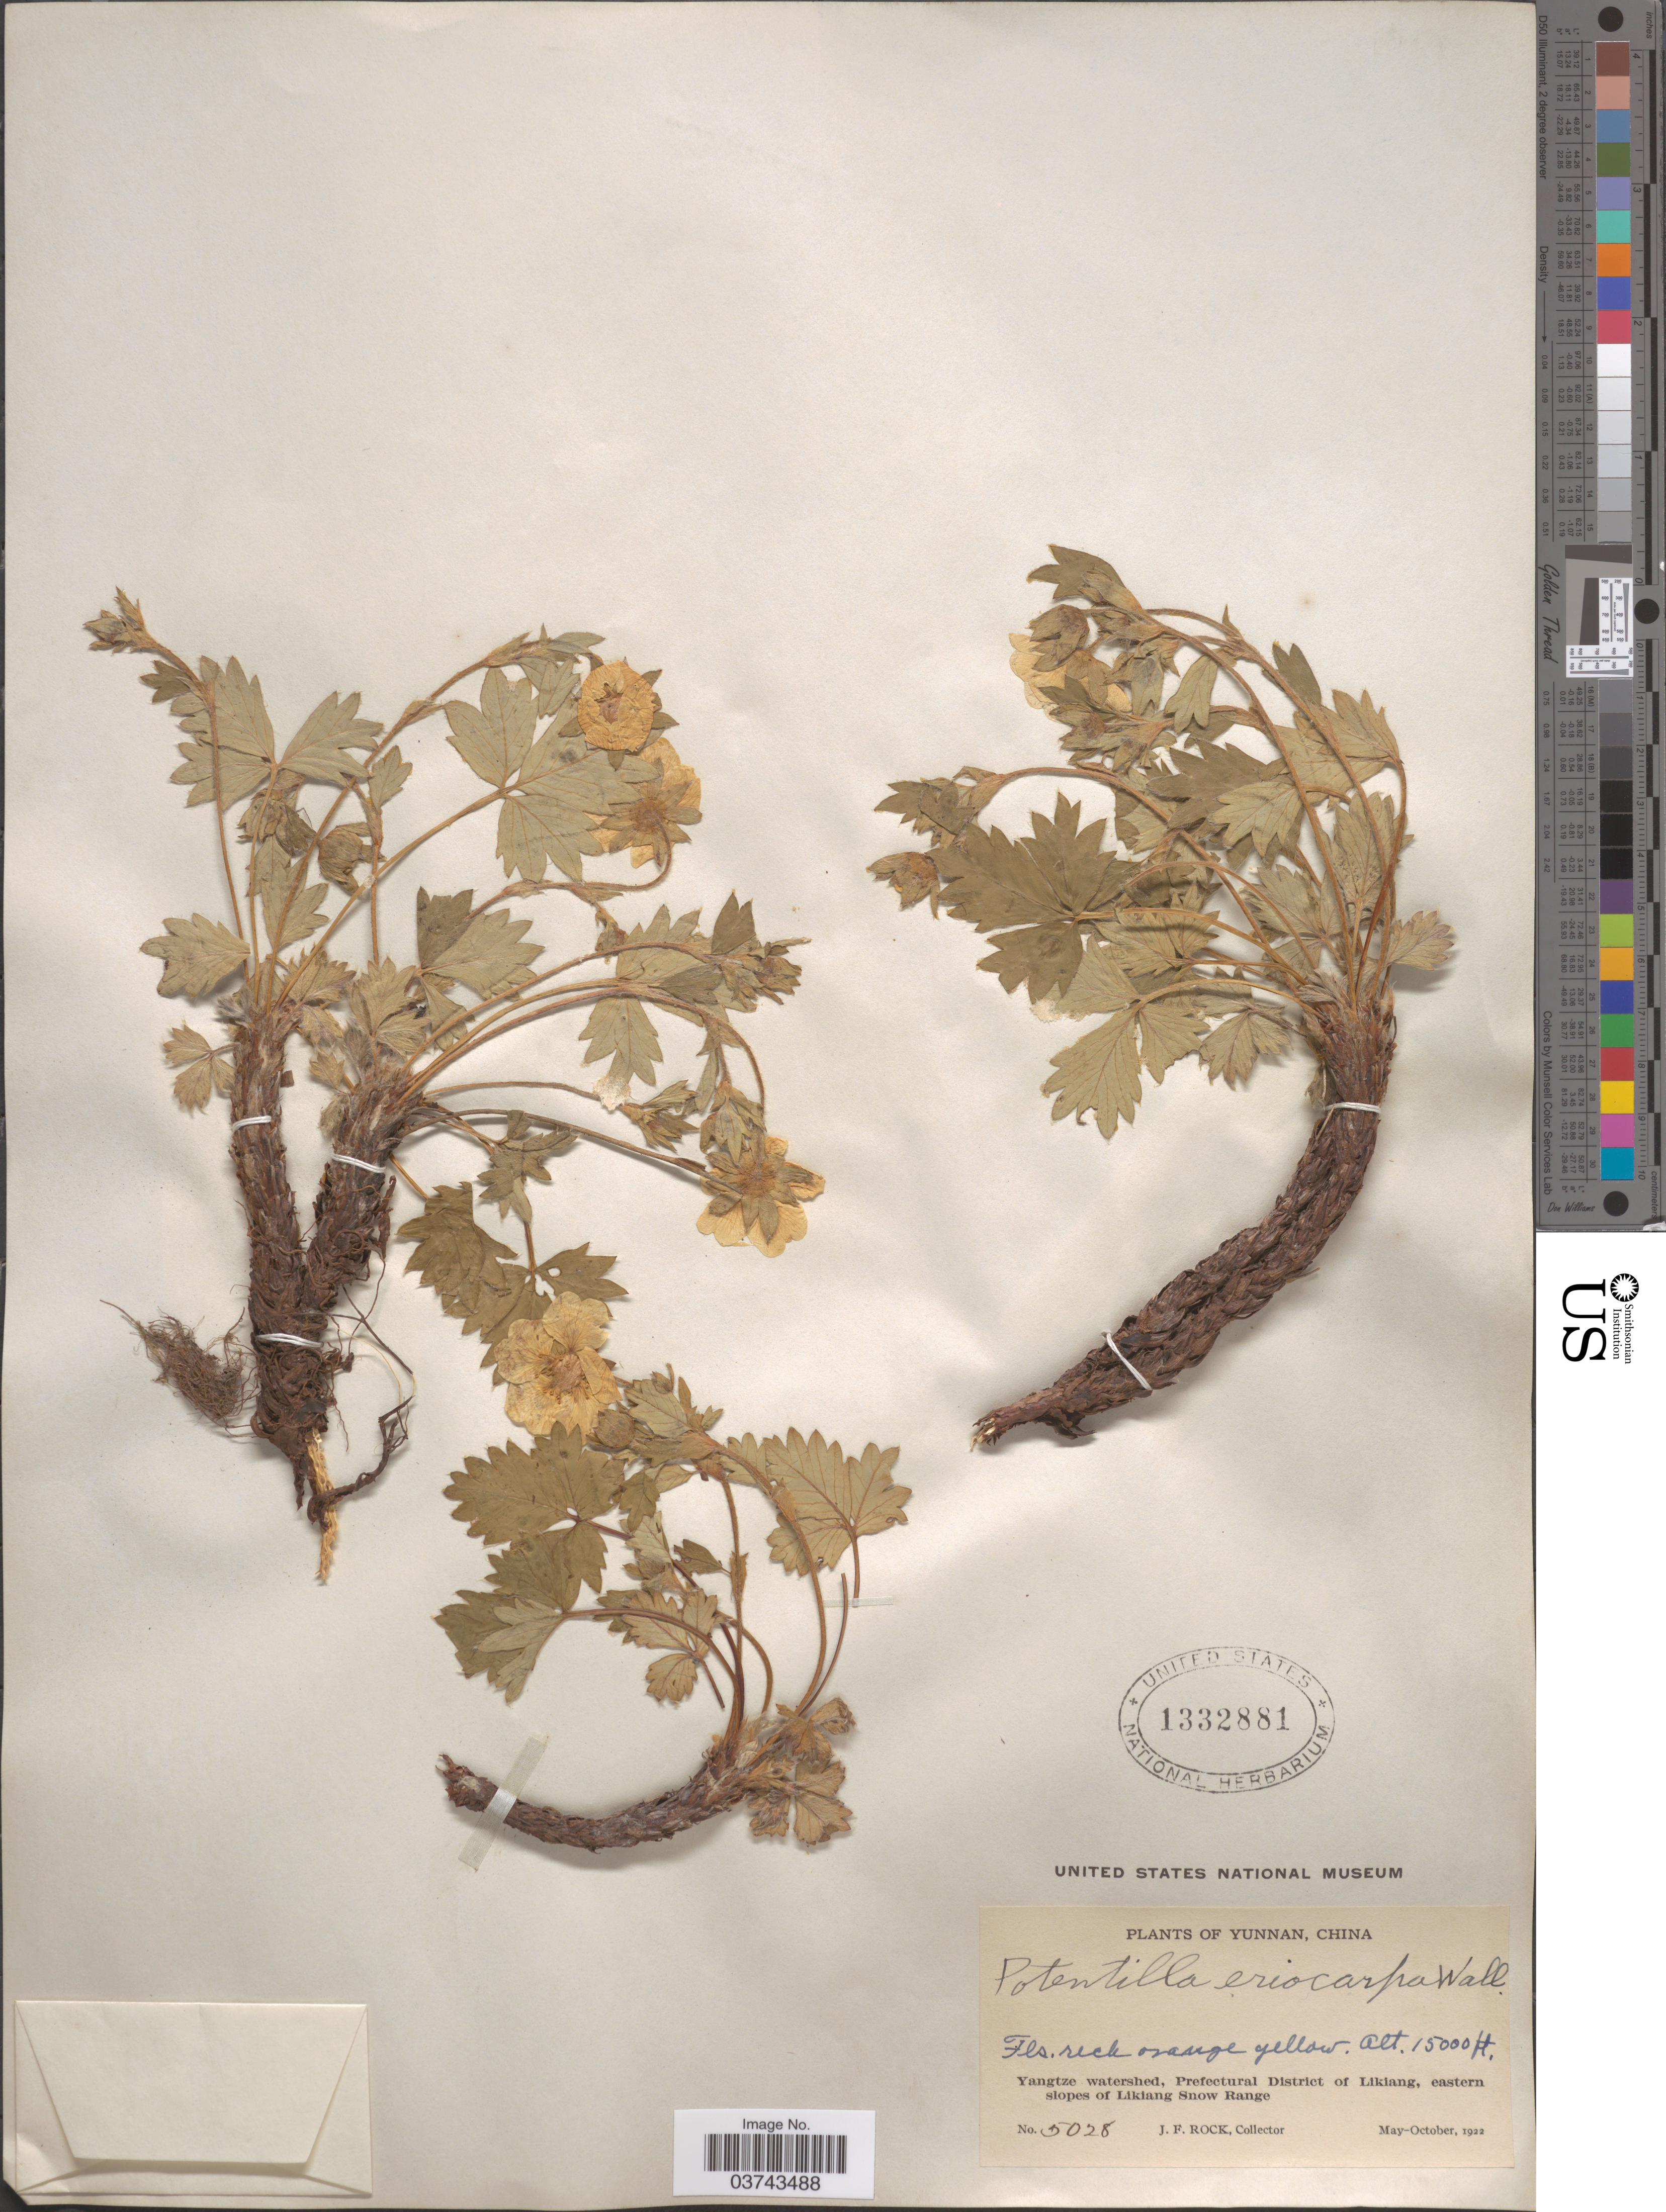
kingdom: Plantae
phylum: Tracheophyta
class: Magnoliopsida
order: Rosales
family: Rosaceae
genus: Potentilla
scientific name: Potentilla eriocarpa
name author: Wall. ex Lehm.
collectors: J. Rock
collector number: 5028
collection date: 1922-05/1922-10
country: China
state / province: Yunnan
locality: Yangtze watershed, Prefectural District of Likiang, eastern slopes of Likiang Snow Range.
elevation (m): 4572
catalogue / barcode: US 1332881